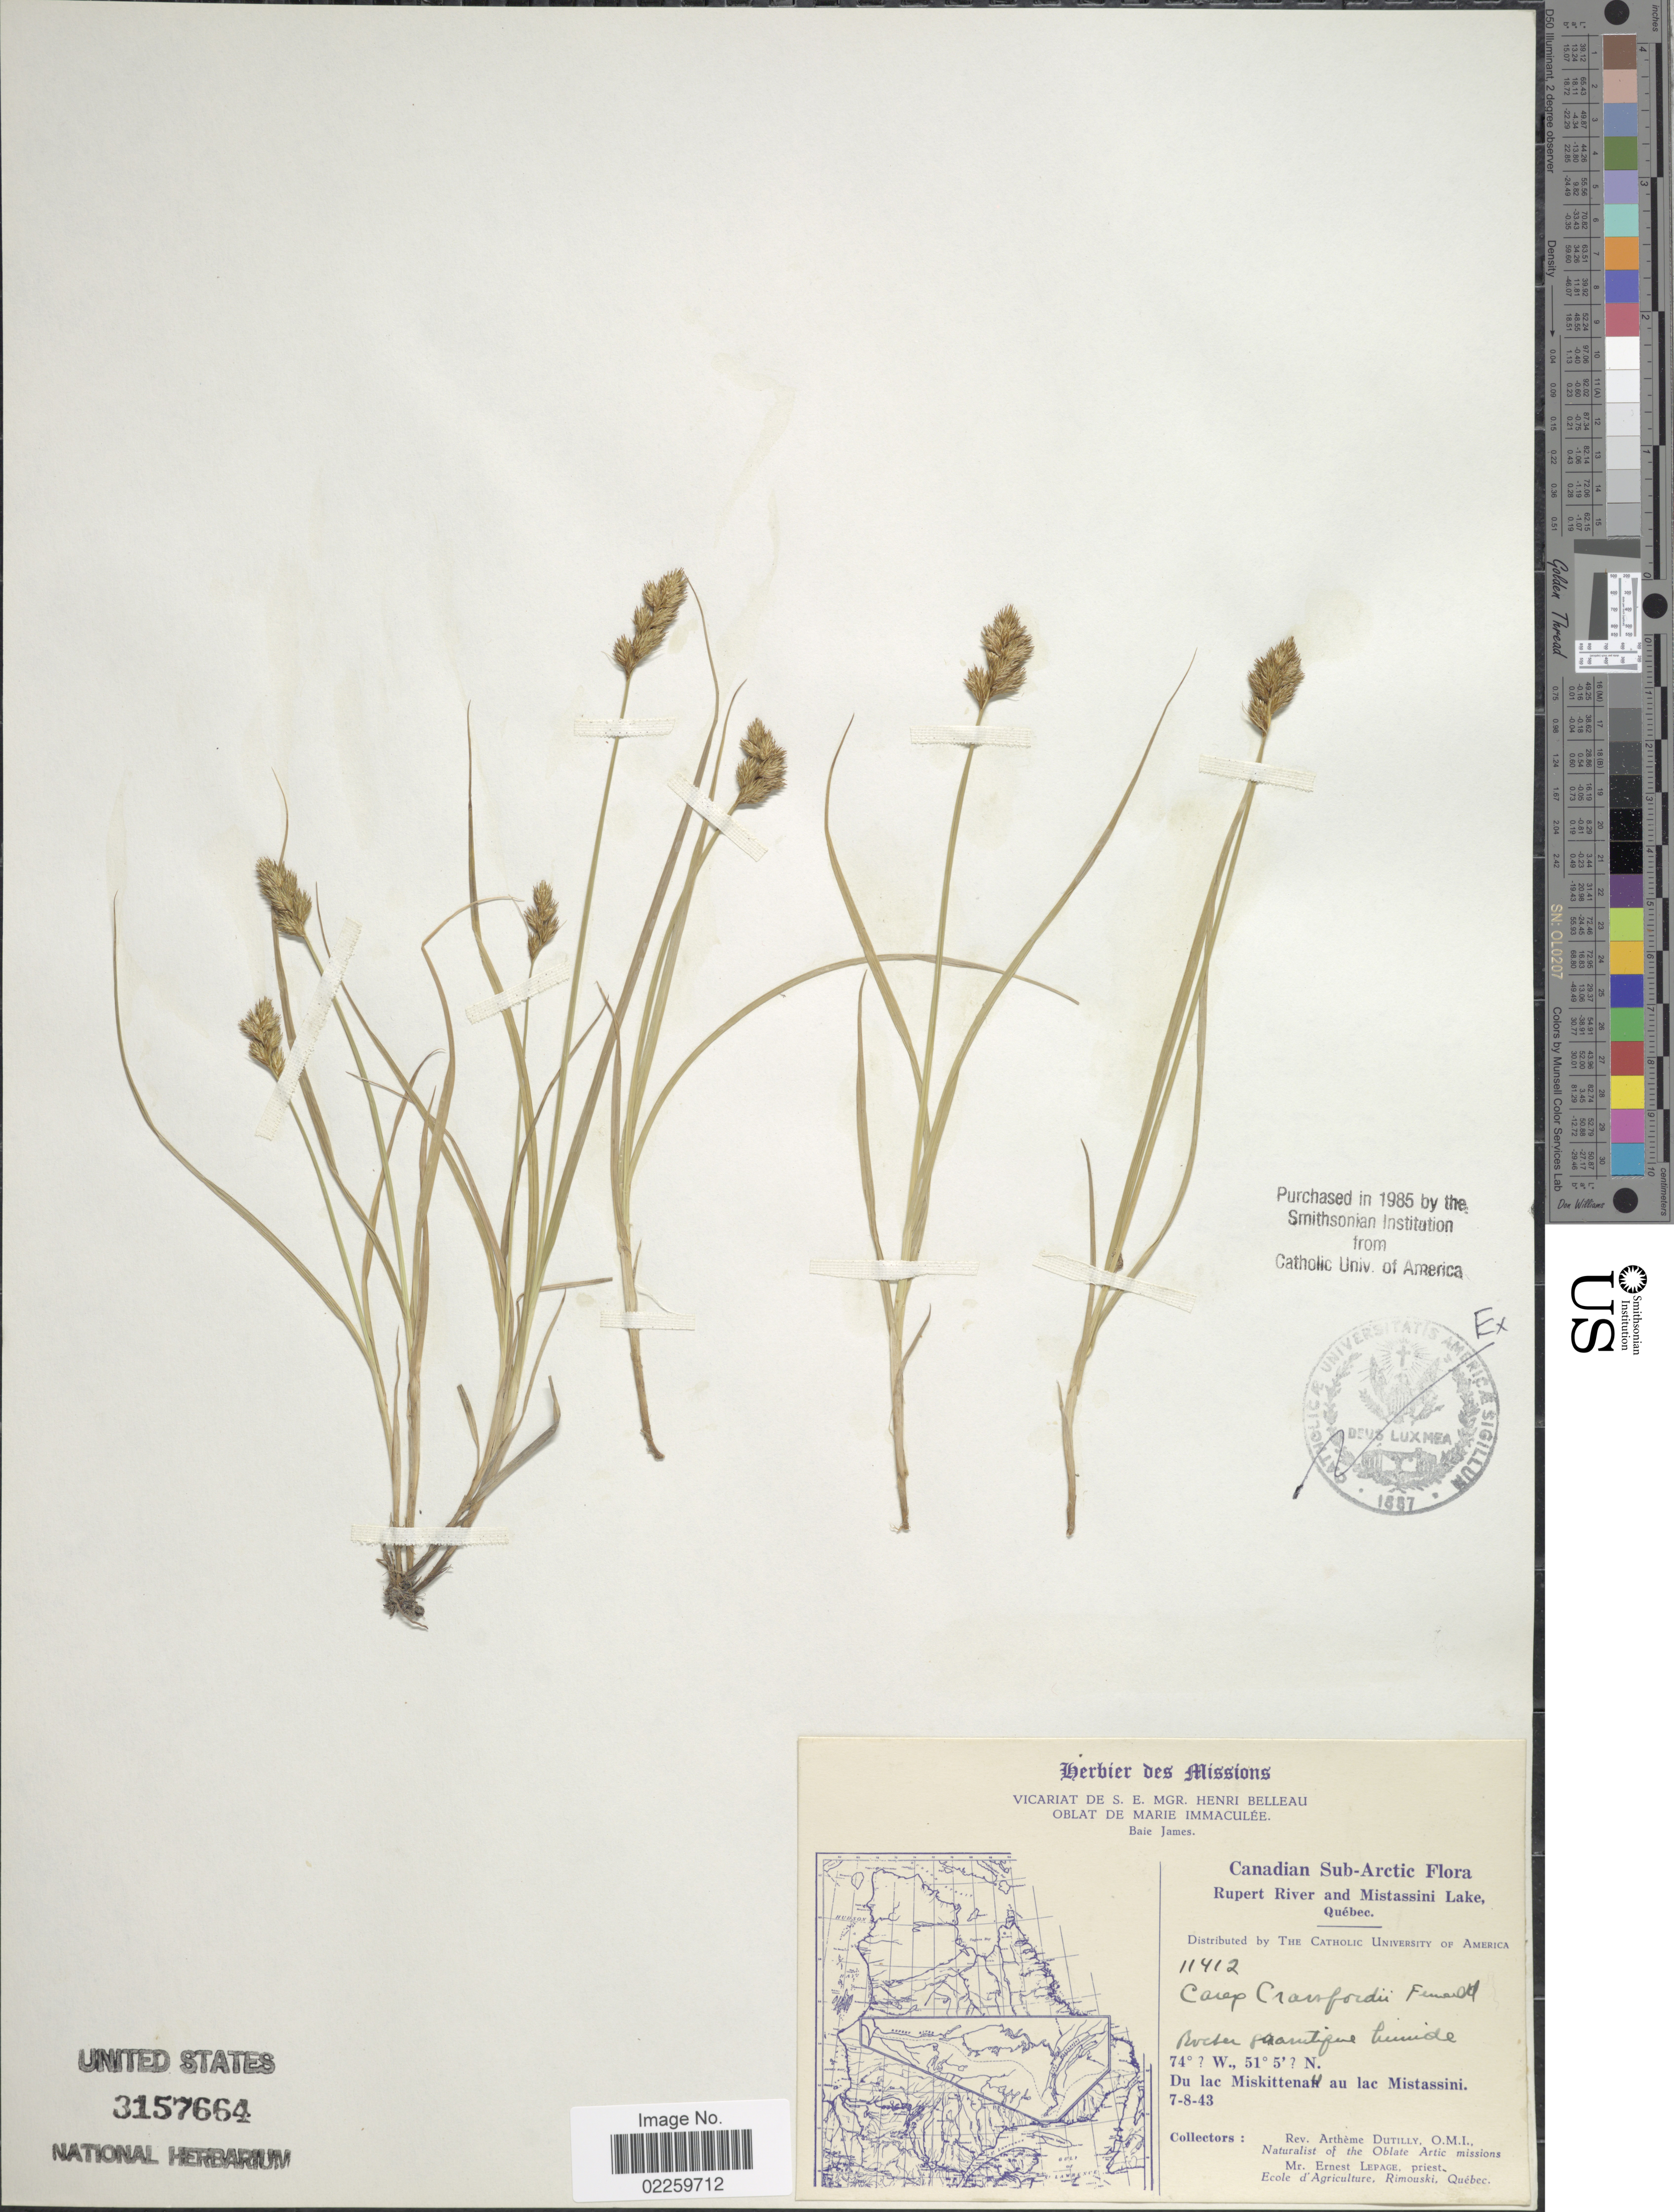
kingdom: Plantae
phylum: Tracheophyta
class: Liliopsida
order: Poales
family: Cyperaceae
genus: Carex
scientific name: Carex crawfordii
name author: Fernald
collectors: A. Dutilly & E. Lepage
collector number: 11412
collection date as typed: Transcribed d/m/y: 7/8/43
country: Canada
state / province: Quebec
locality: Canadian Sub-Arctic, Rupert River and Mistassini Lake, border granitique humide, Du lac Miskittenau au lac Mistassini.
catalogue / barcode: US 3157664